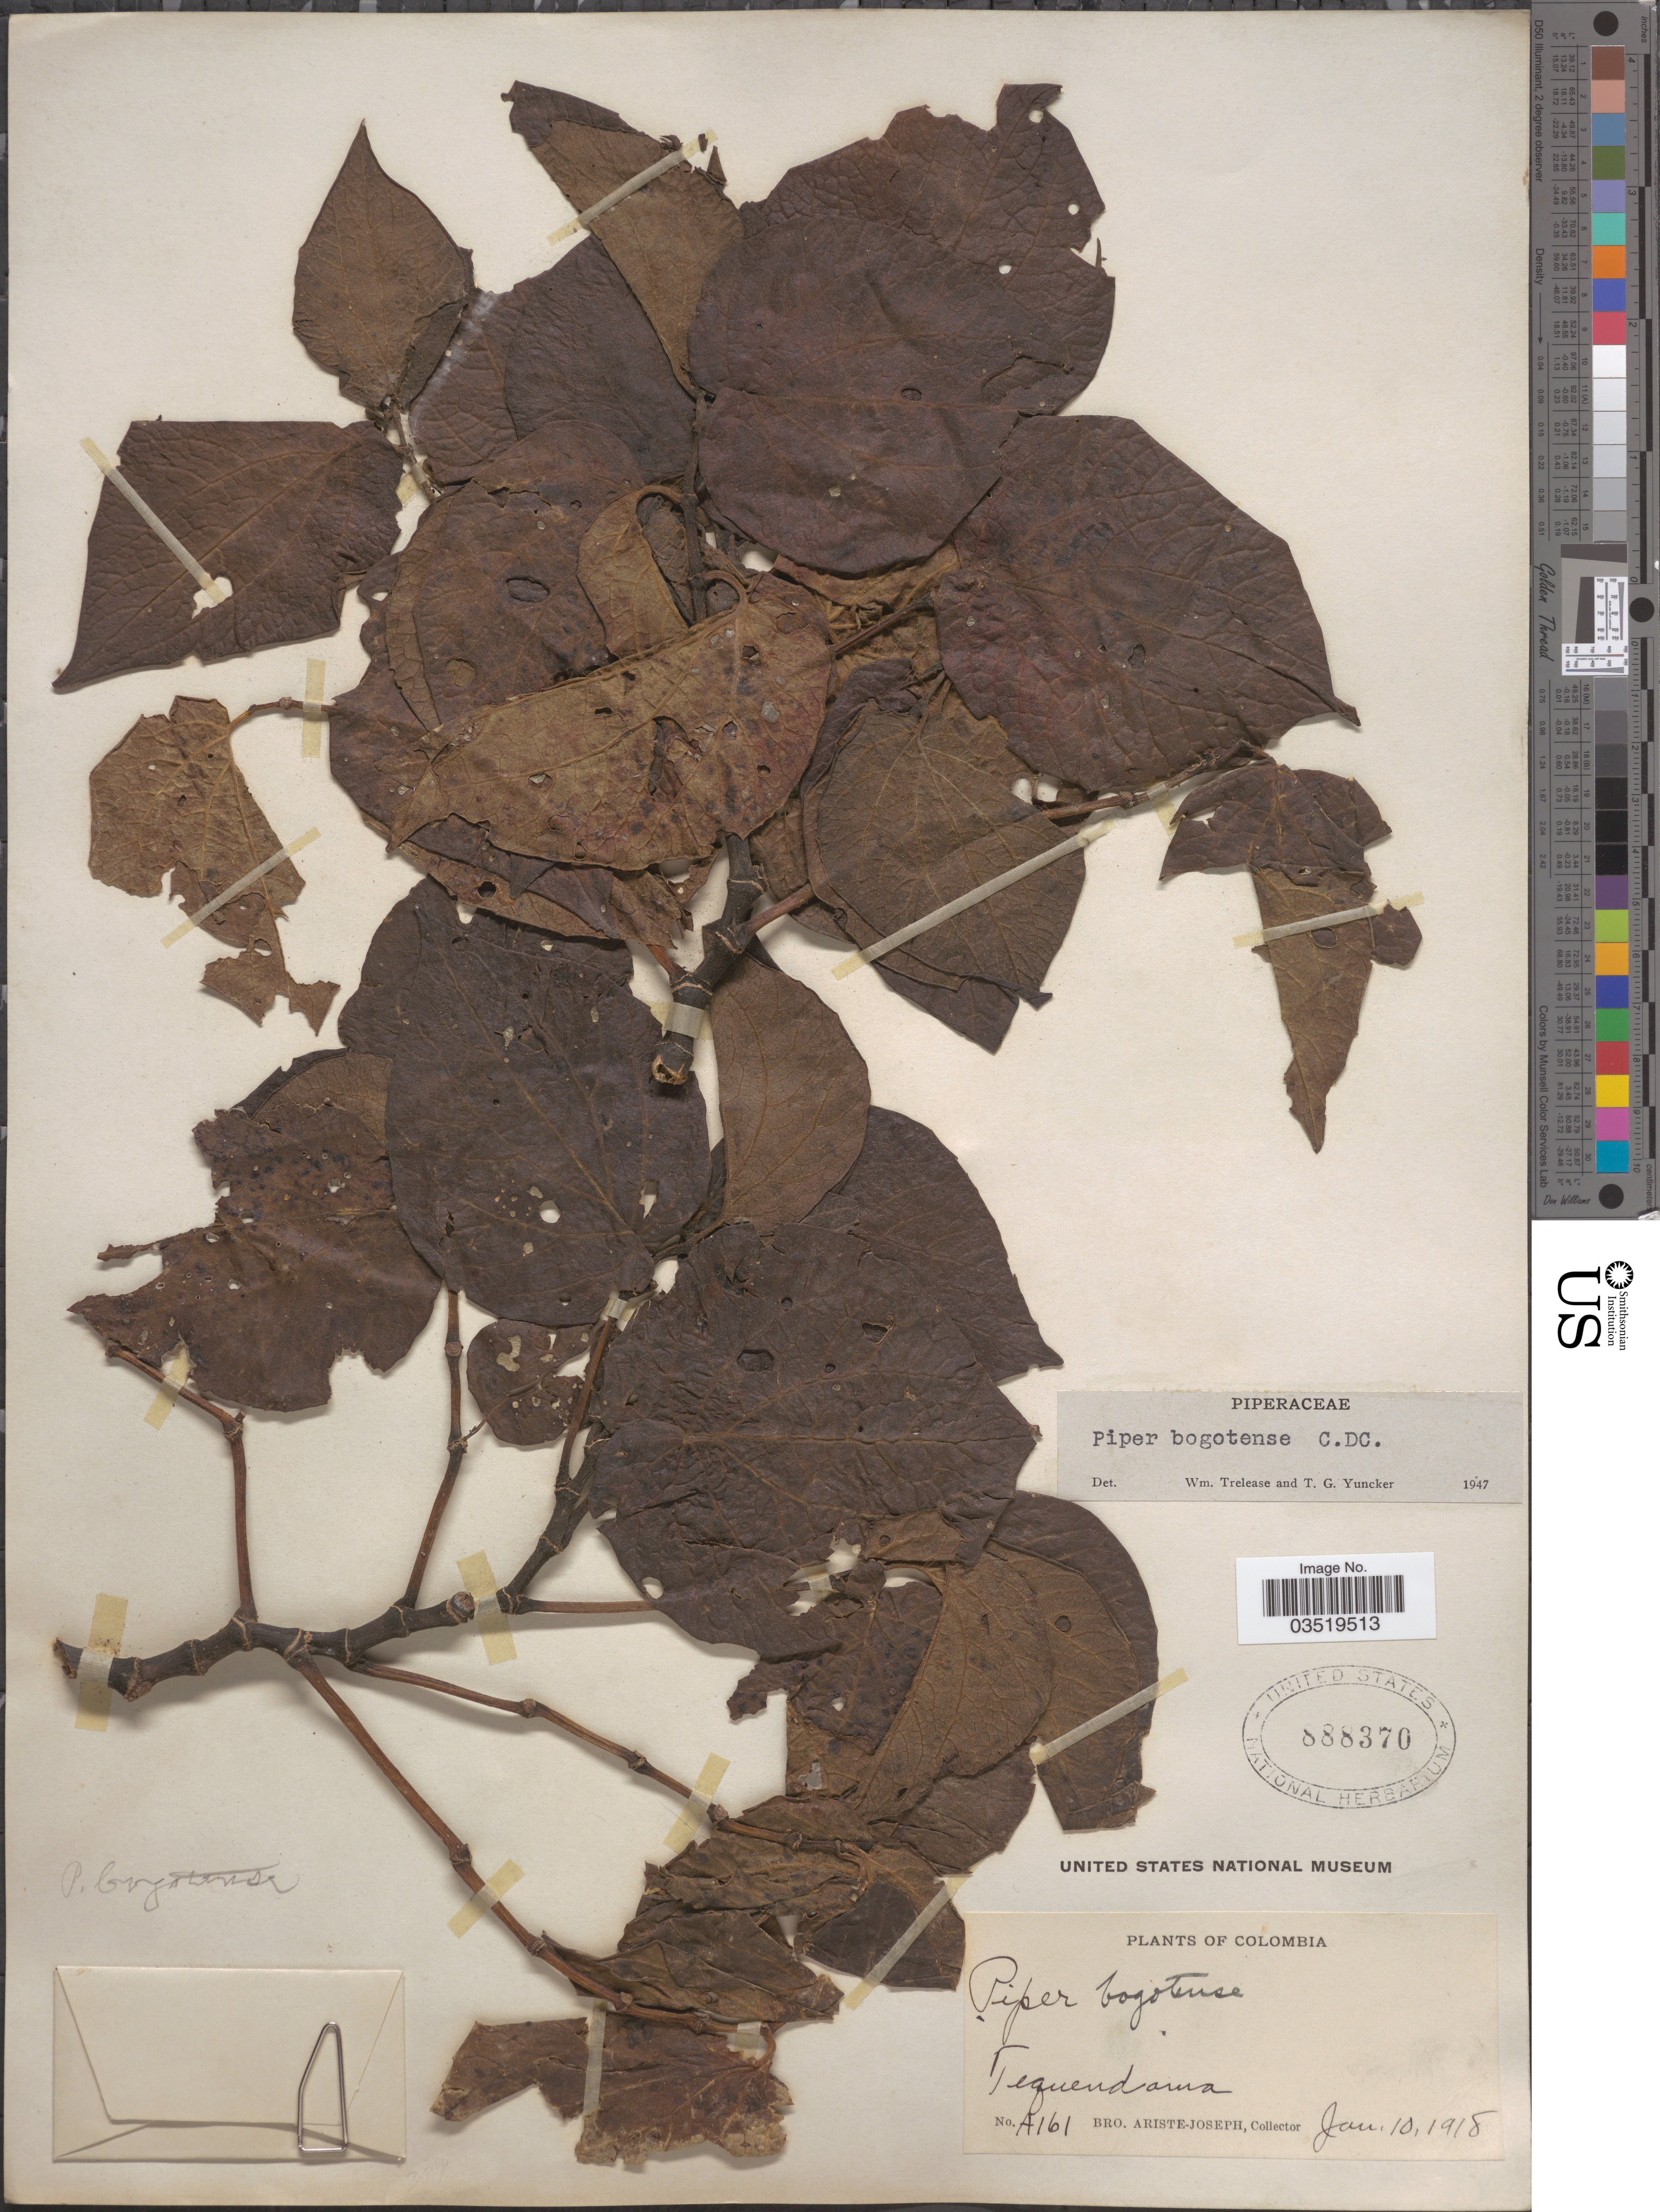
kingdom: Plantae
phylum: Tracheophyta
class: Magnoliopsida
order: Piperales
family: Piperaceae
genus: Piper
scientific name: Piper bogotense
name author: C. DC.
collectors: Bro. Ariste-Joseph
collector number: A161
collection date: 1918-01-10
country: Colombia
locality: Tequendama.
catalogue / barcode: US 888370